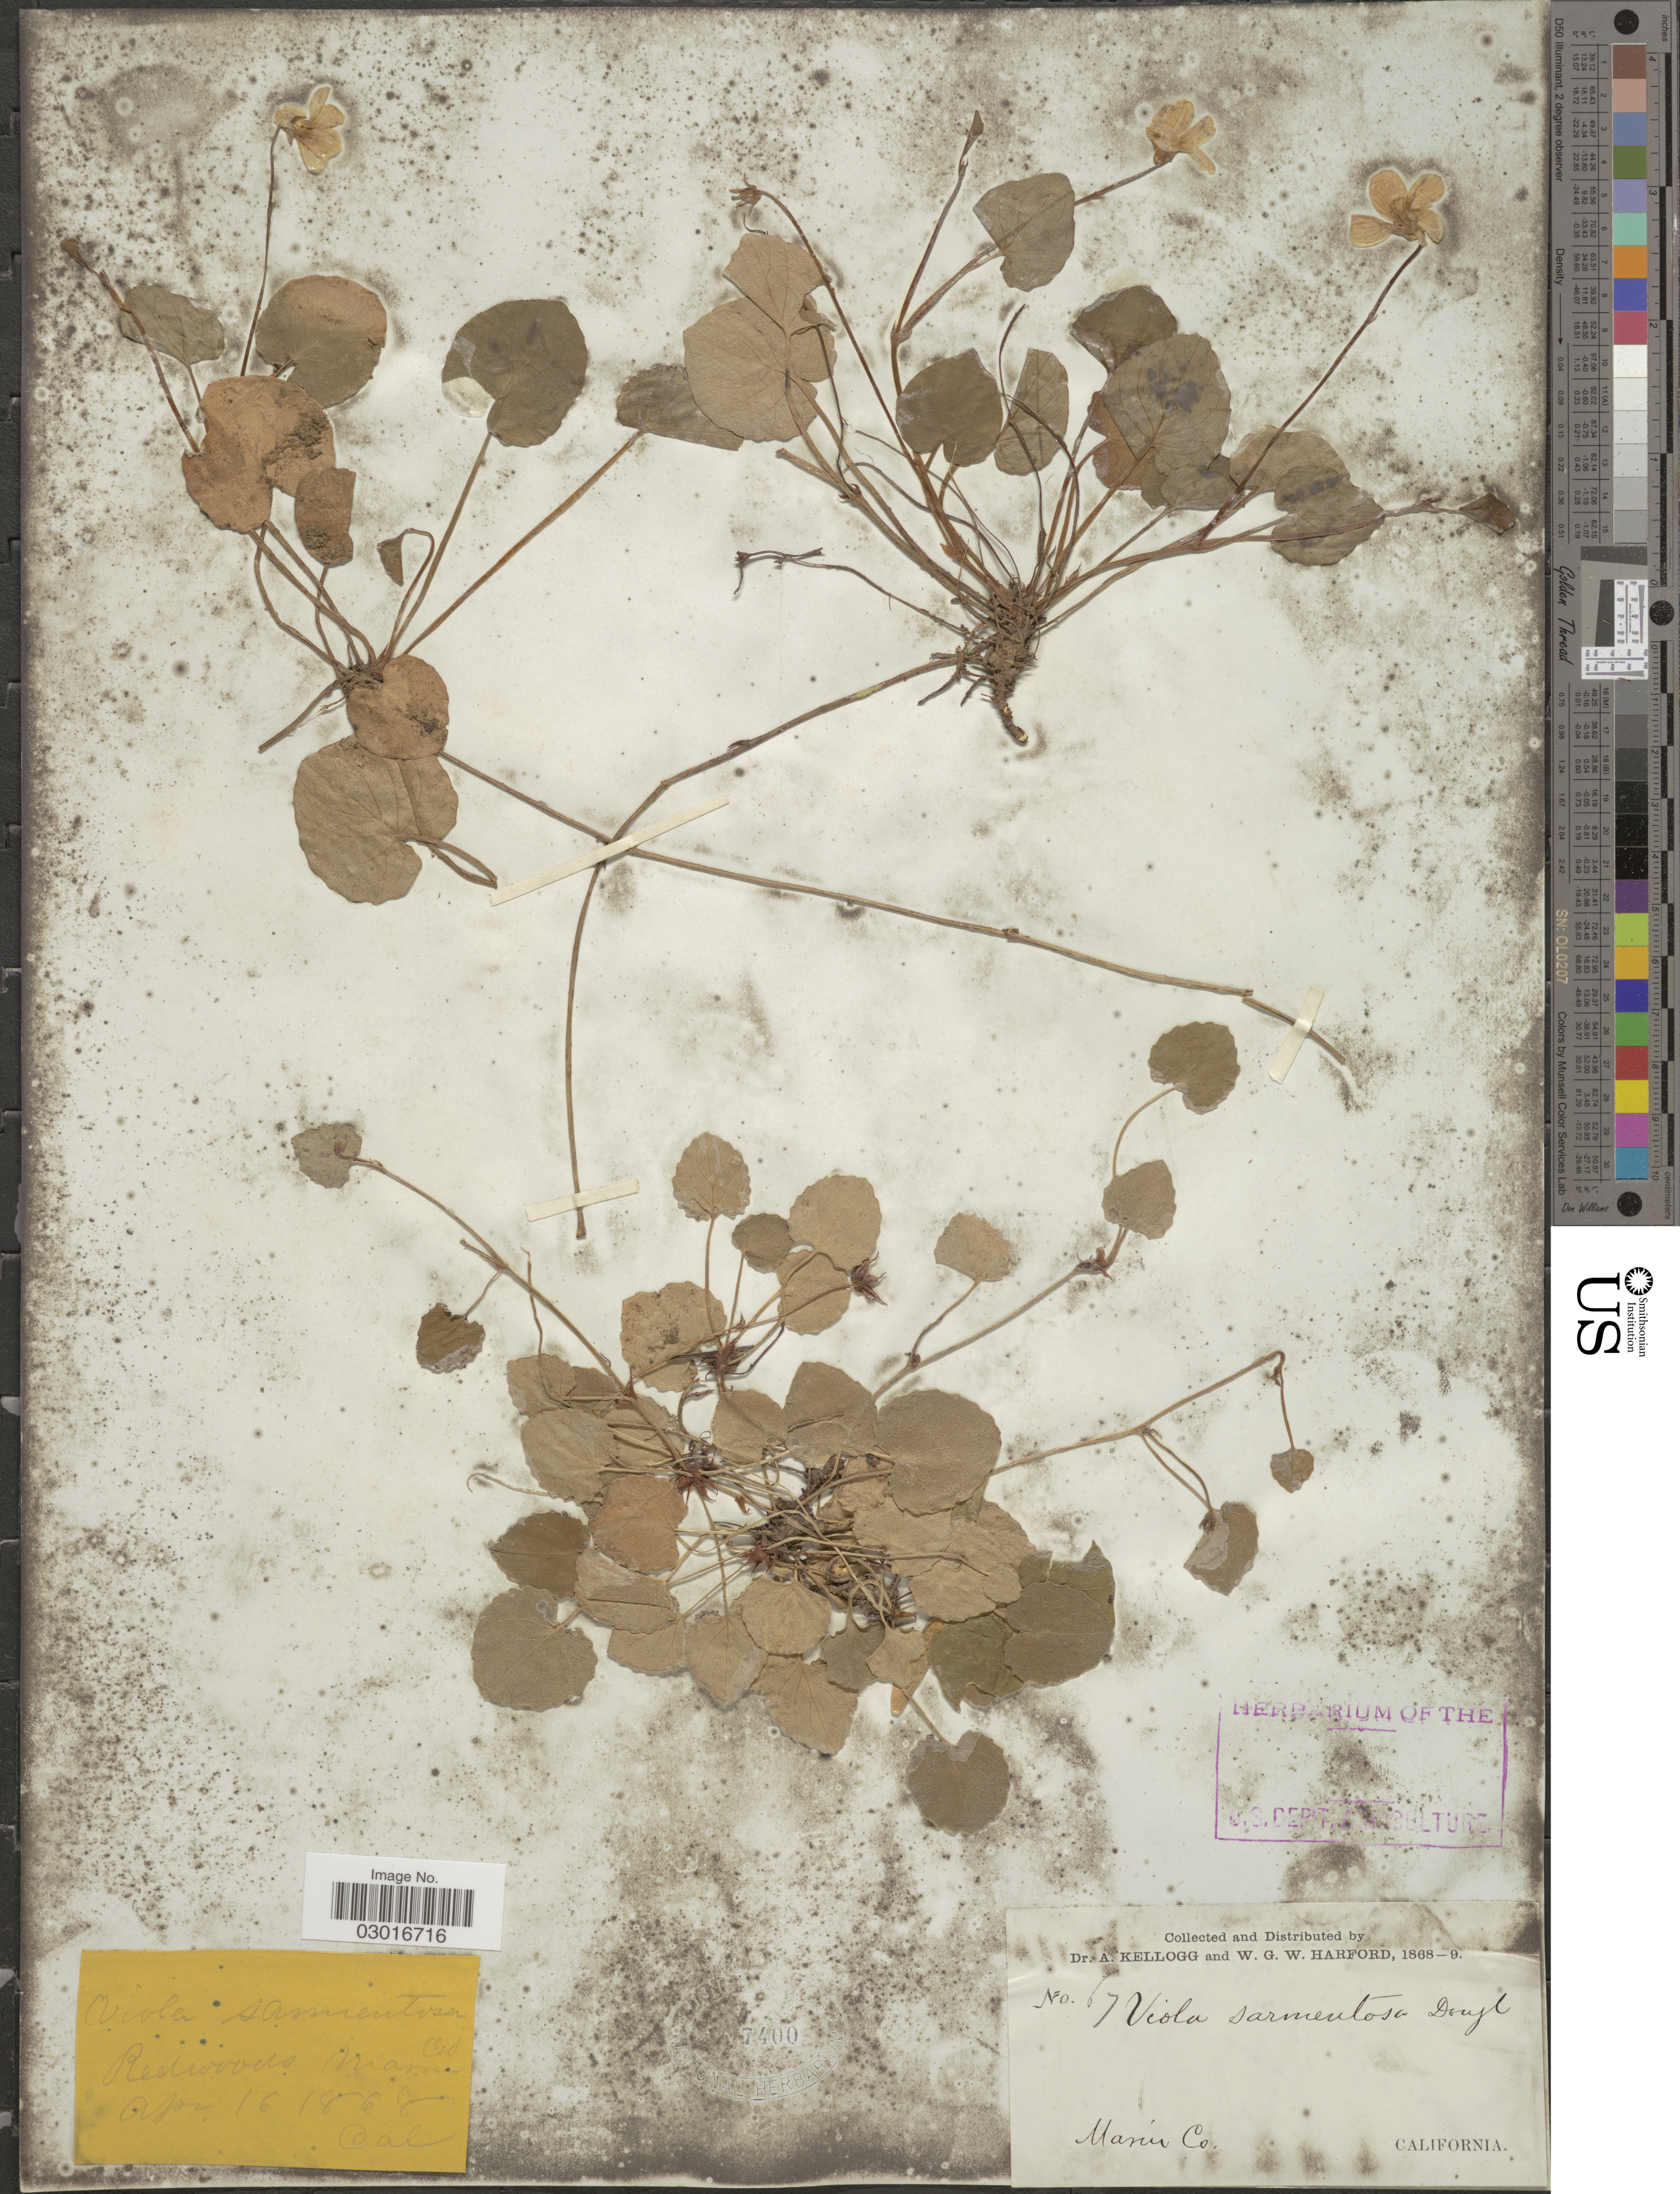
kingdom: Plantae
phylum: Tracheophyta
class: Magnoliopsida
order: Malpighiales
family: Violaceae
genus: Viola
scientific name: Viola sempervirens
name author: Greene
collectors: A. Kellogg & W. G. W. Harford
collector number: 67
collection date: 1868-04-16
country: United States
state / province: California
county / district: Marin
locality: Marin Co. Redwoods.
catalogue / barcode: US 7400